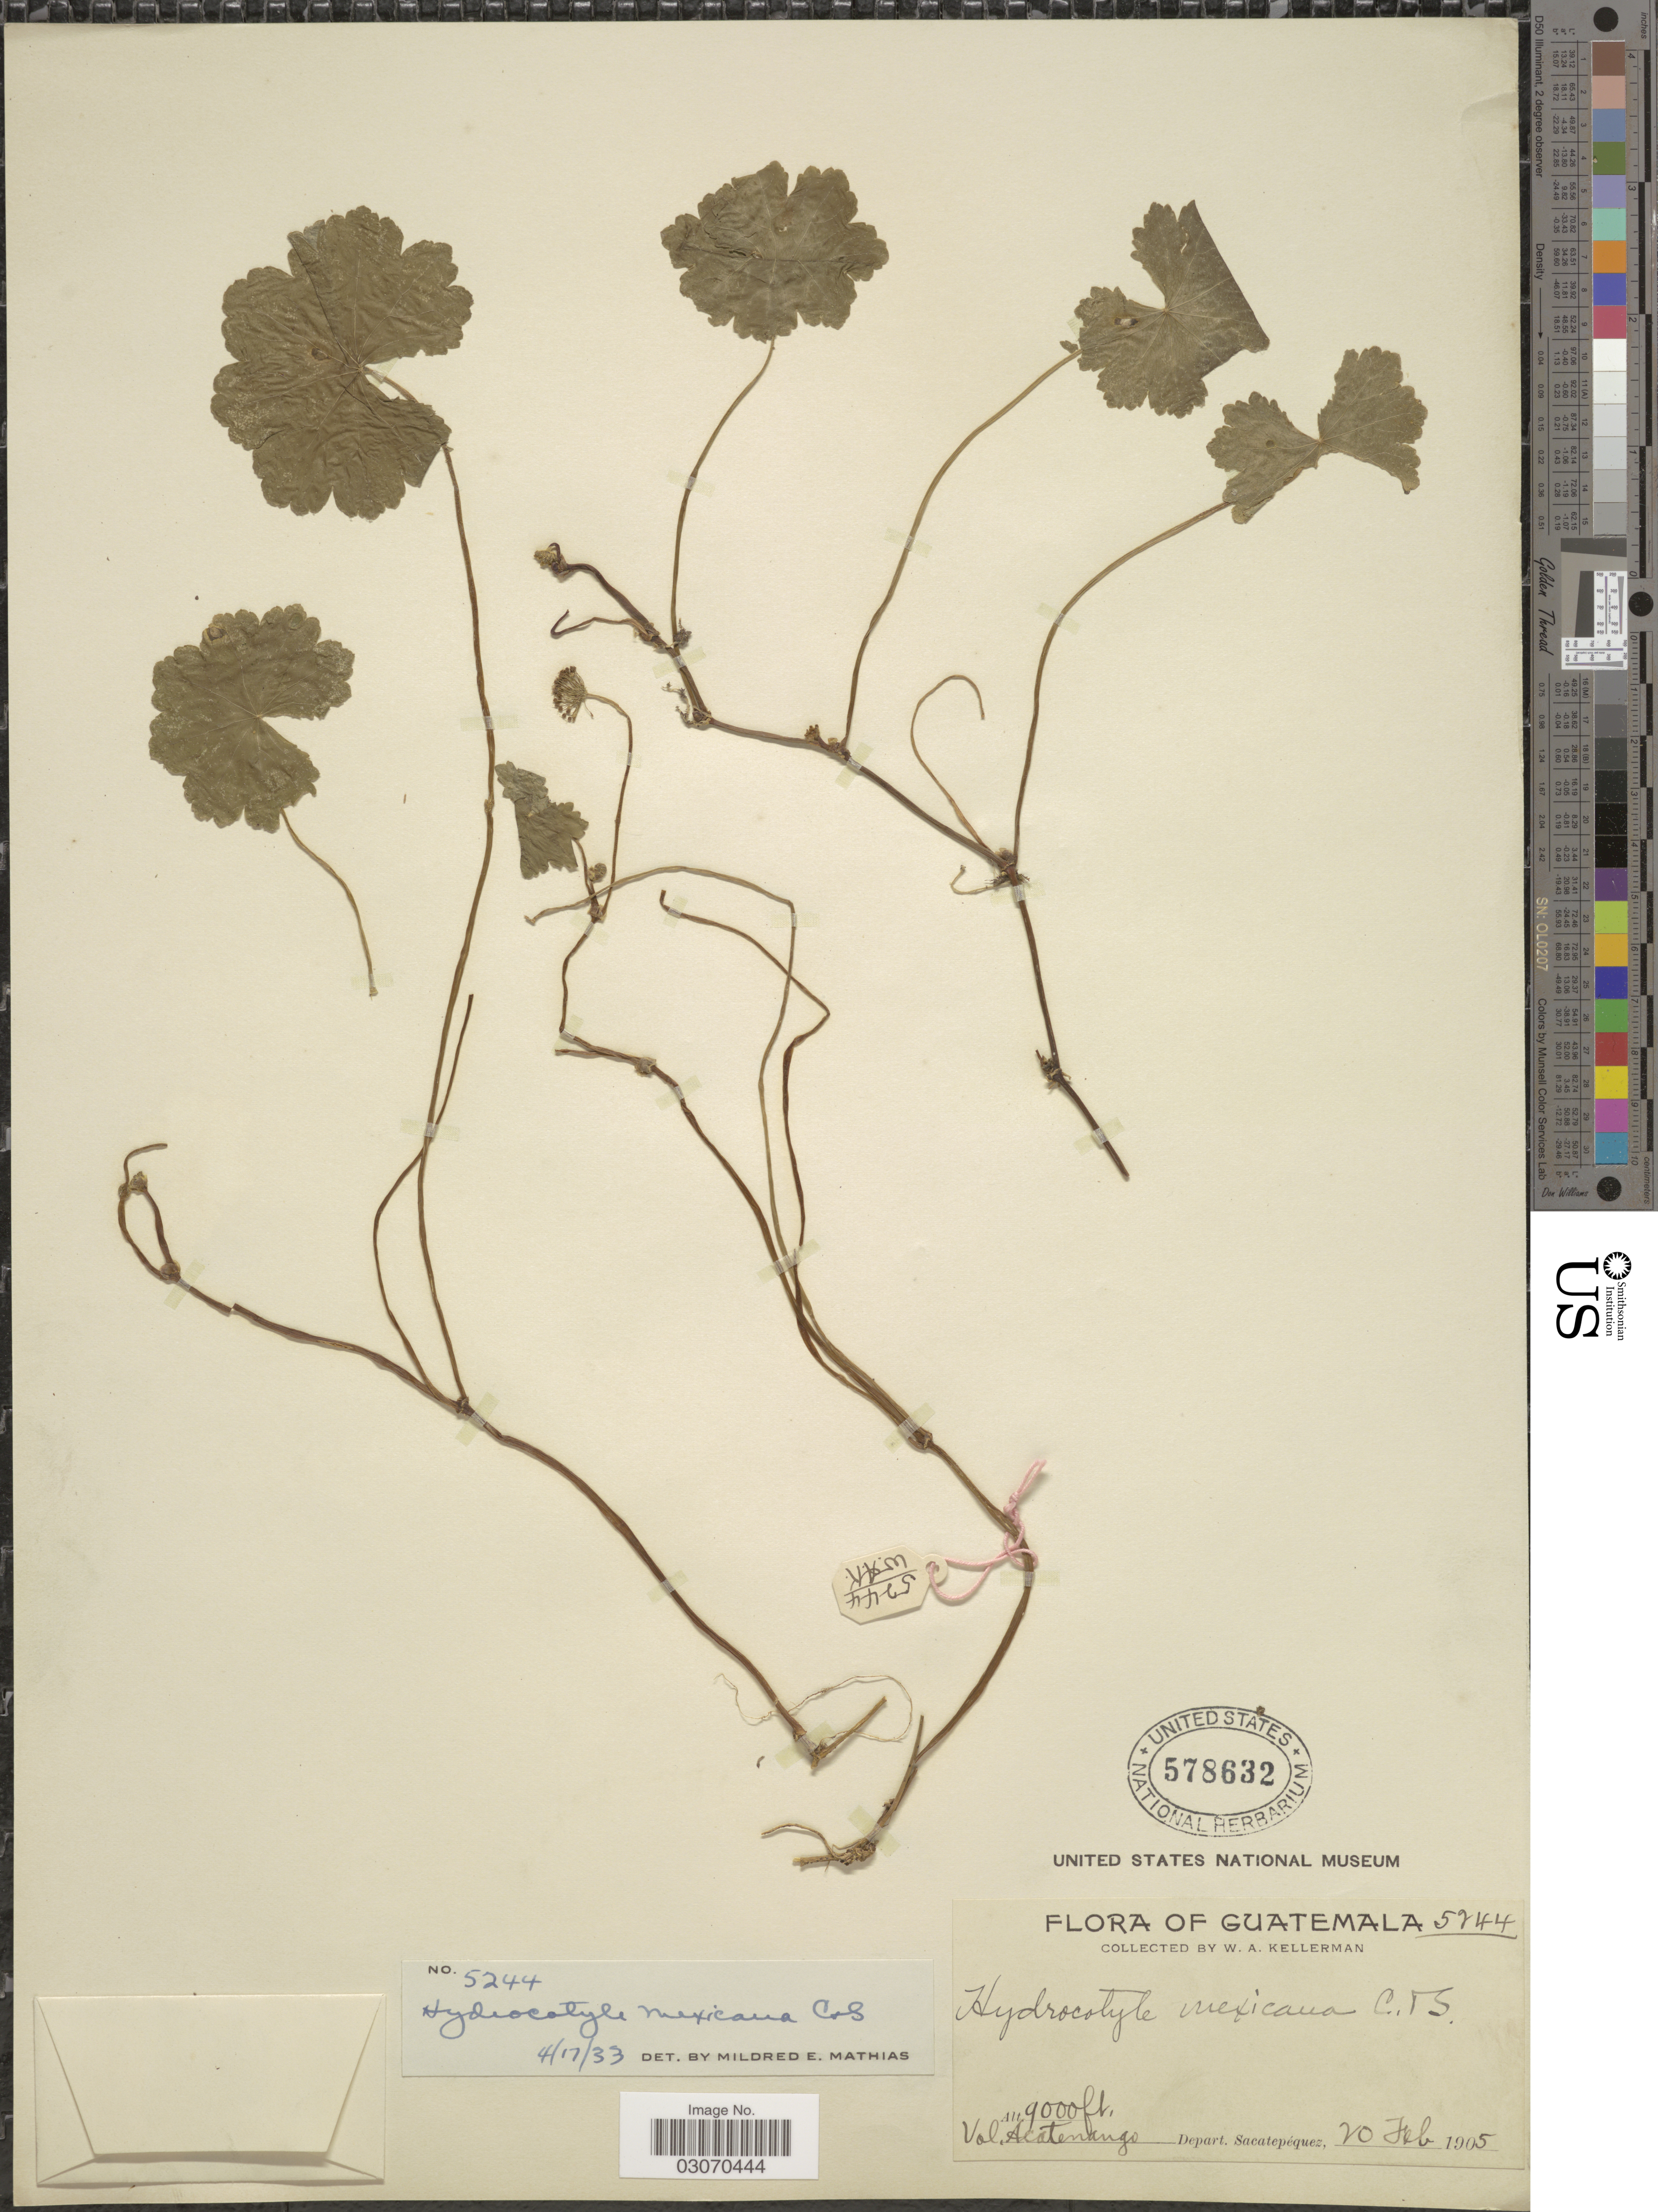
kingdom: Plantae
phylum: Tracheophyta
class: Magnoliopsida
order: Apiales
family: Araliaceae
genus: Hydrocotyle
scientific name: Hydrocotyle mexicana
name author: Schltdl. & Cham.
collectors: W. Kellerman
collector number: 5244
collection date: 1905-02-20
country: Guatemala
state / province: Sacatepéquez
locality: Vol. Acatenango, Depart. Sacatepéquez.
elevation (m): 2743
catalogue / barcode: US 578632